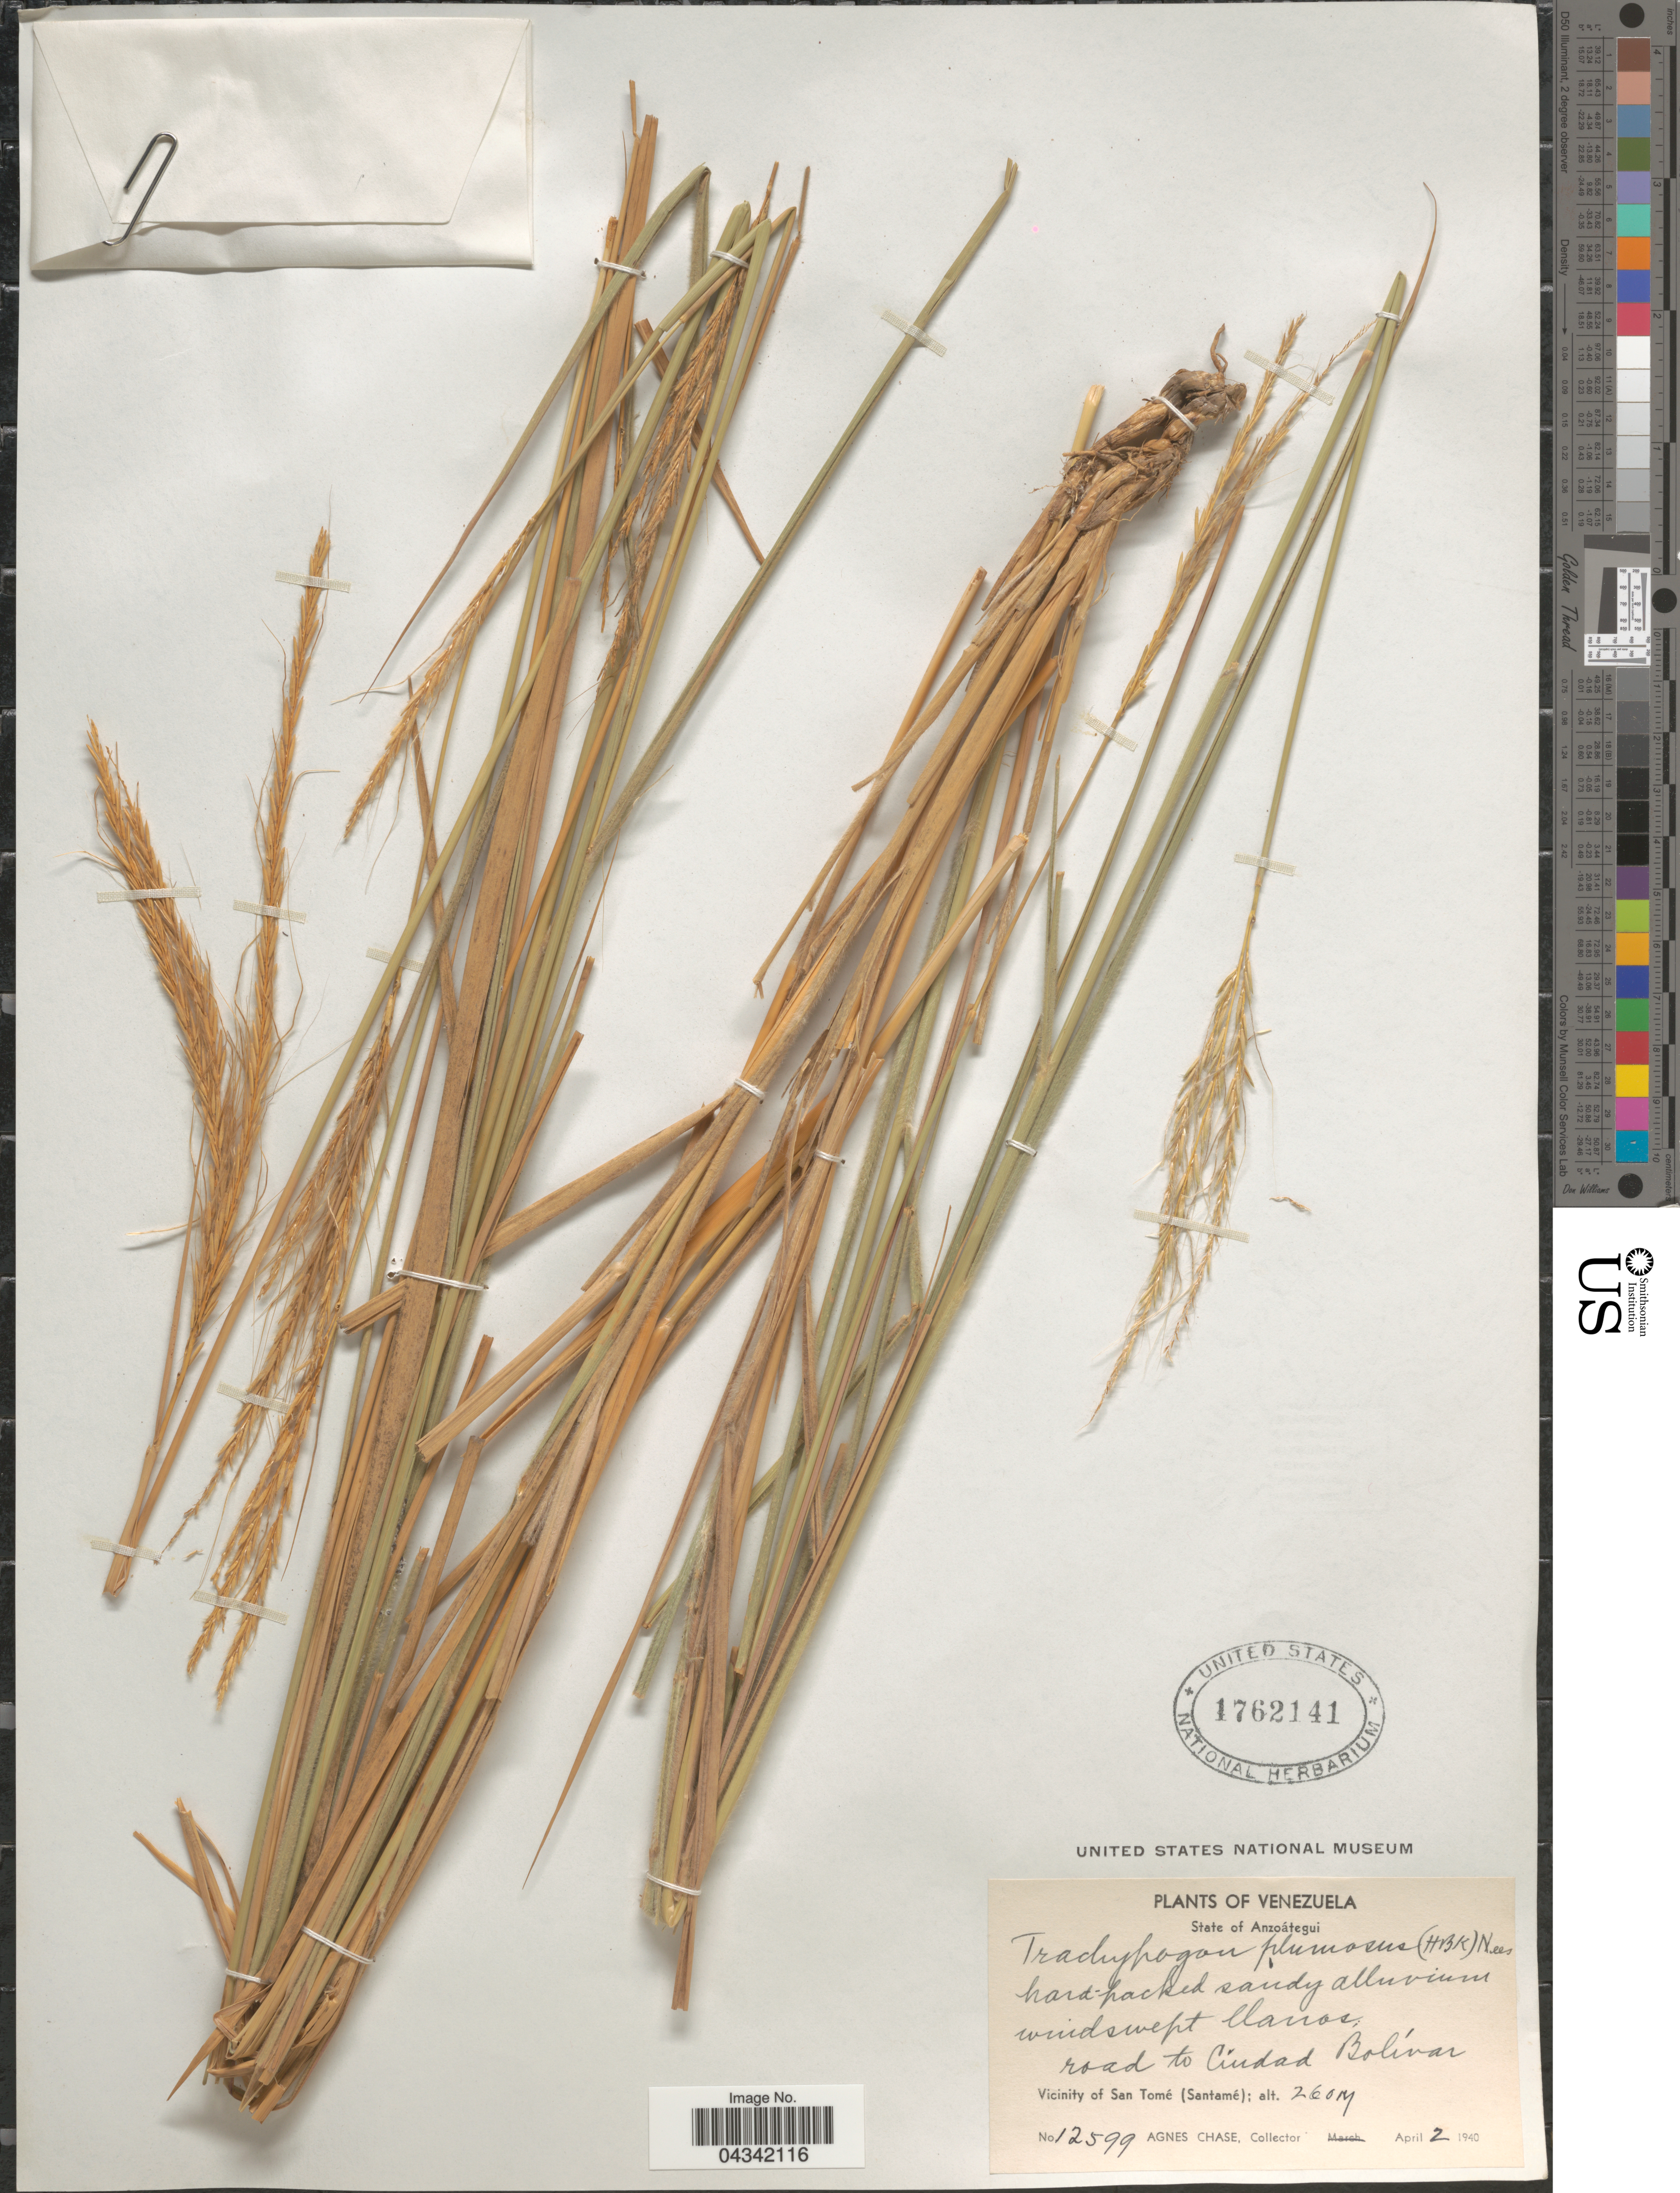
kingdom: Plantae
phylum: Tracheophyta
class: Liliopsida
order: Poales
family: Poaceae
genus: Trachypogon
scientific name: Trachypogon vestitus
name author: L. Andersson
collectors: A. Chase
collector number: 12599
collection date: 1940-04-02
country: Venezuela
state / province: Anzoategui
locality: Road to Ciudad Bolívia. Vicinity of San Tomé (Santamé).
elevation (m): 260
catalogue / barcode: US 1762141